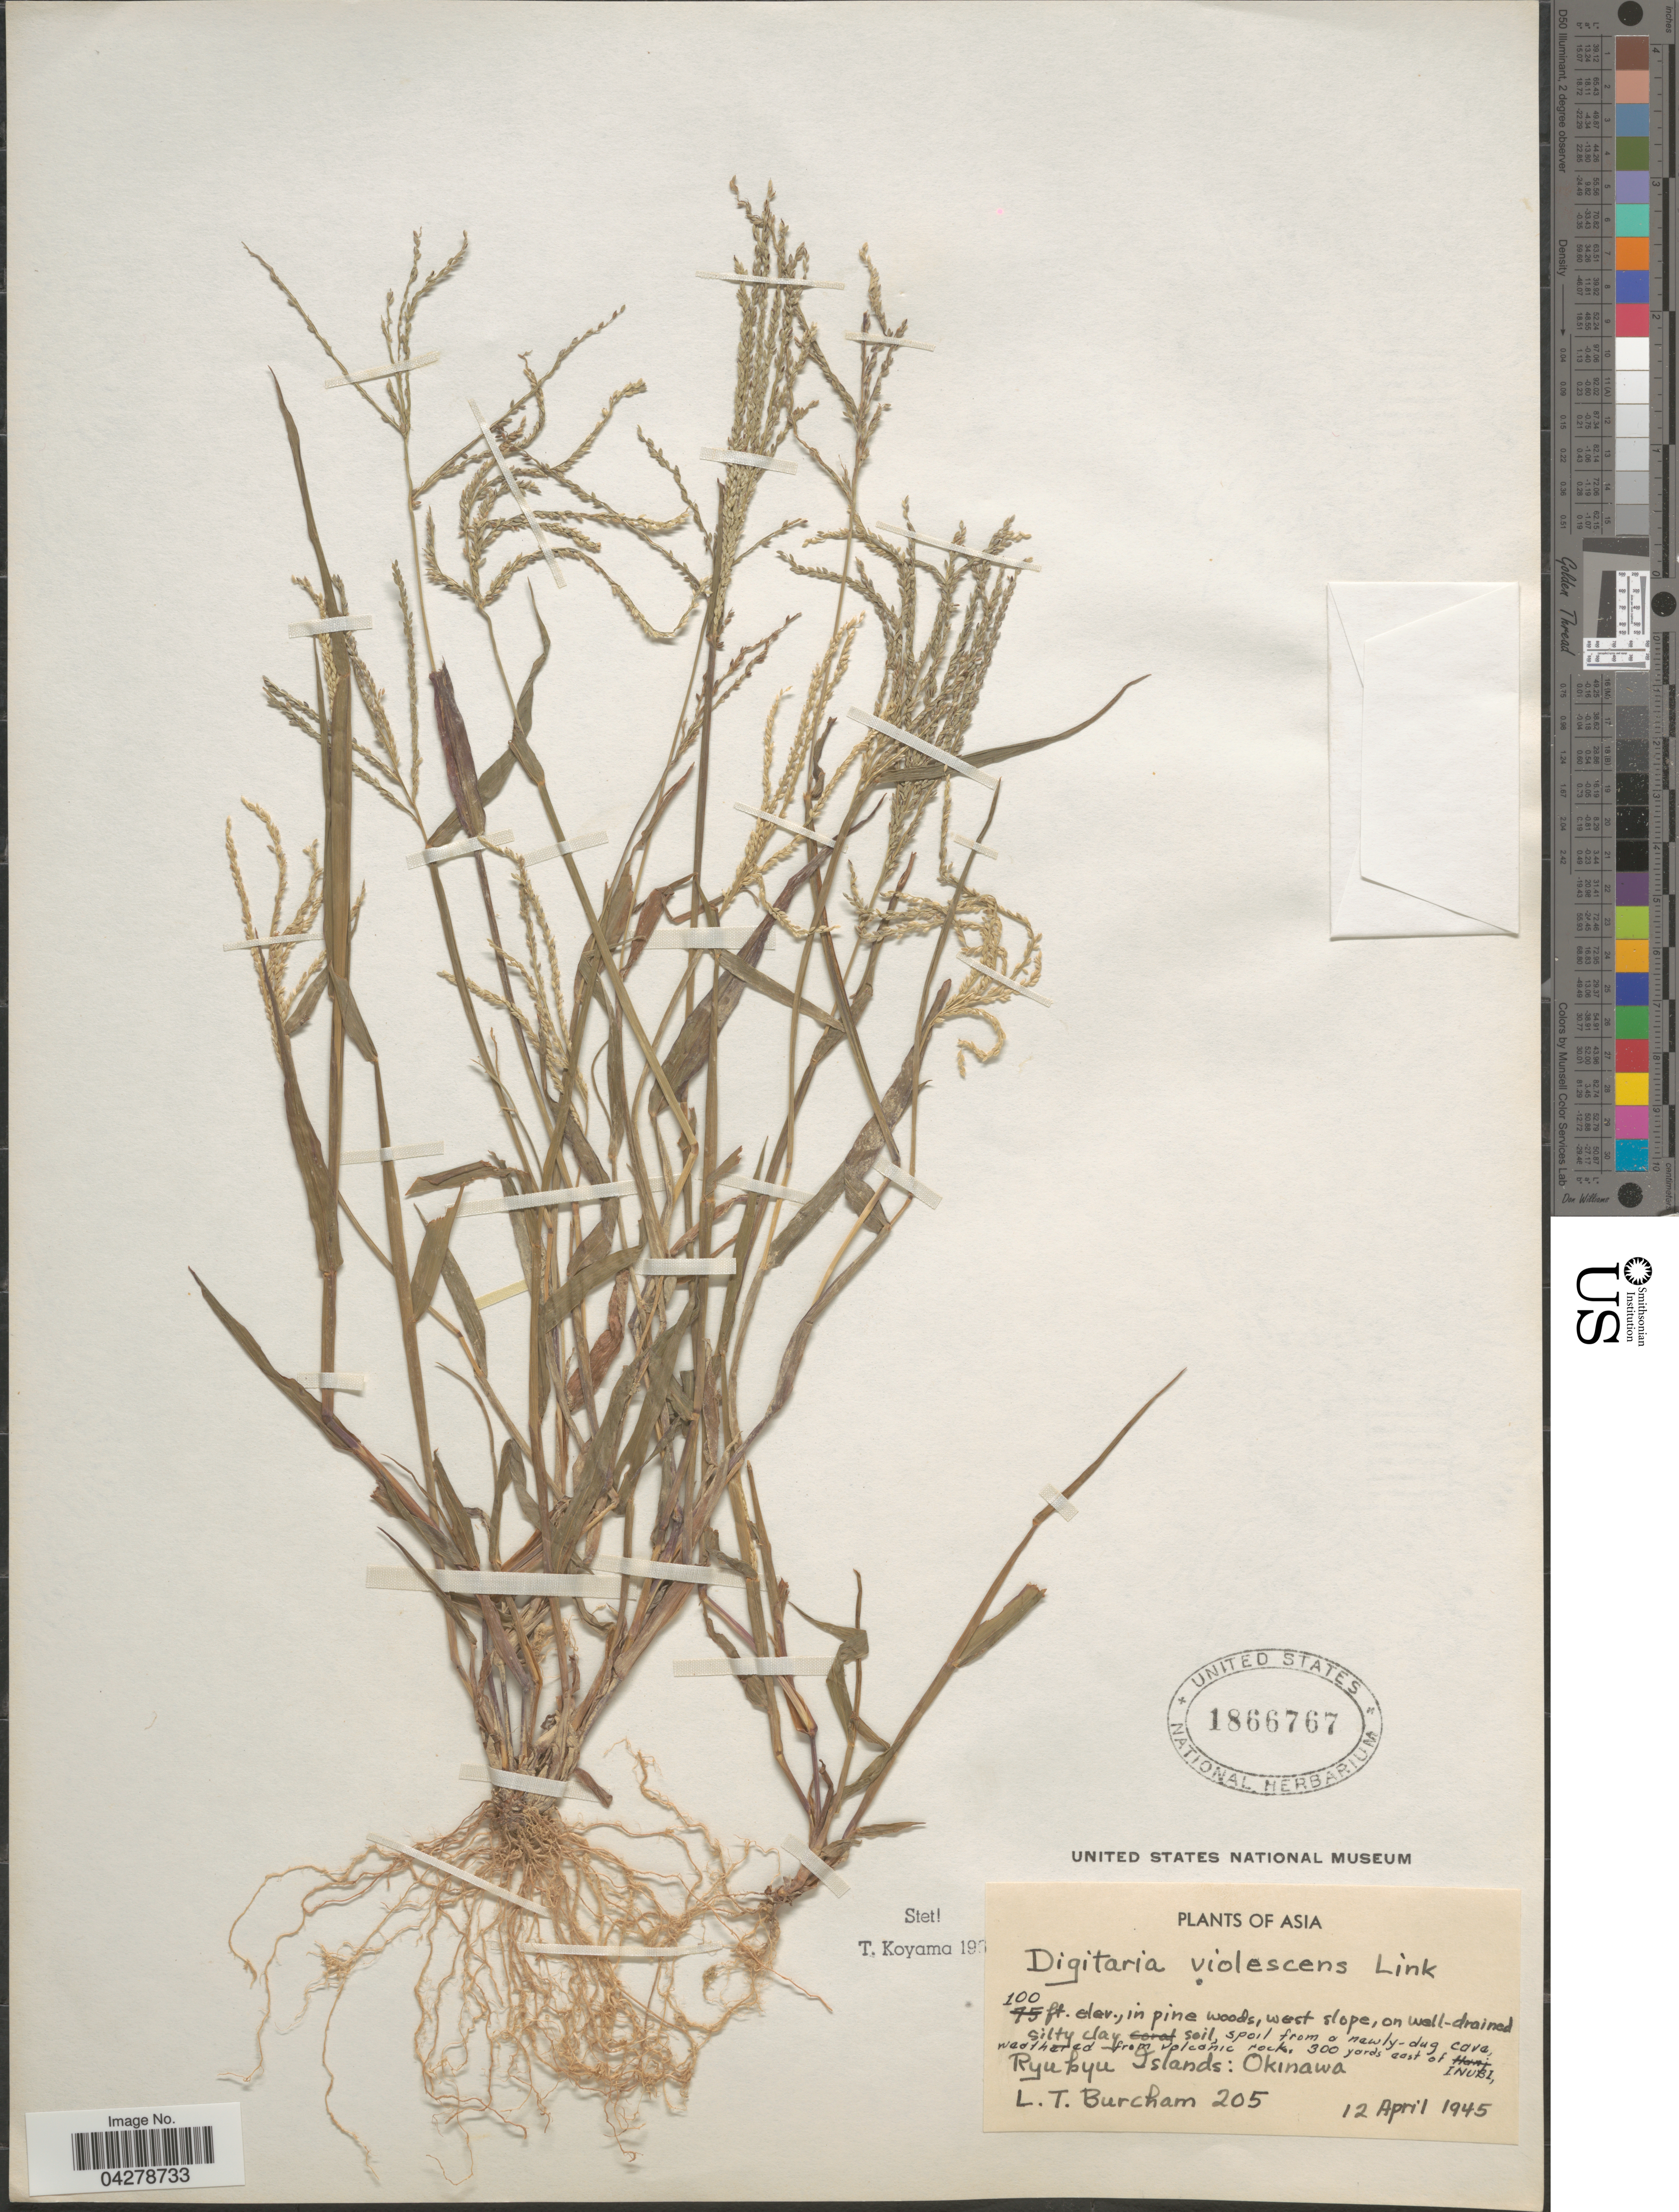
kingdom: Plantae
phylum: Tracheophyta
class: Liliopsida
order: Poales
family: Poaceae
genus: Digitaria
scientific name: Digitaria violascens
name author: Link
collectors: L. Burcham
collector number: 205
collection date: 1945-04-12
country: Japan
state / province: Okinawa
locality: Ryukyu Islands. 300 yards east of Inubi.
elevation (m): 30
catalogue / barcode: US 1866767